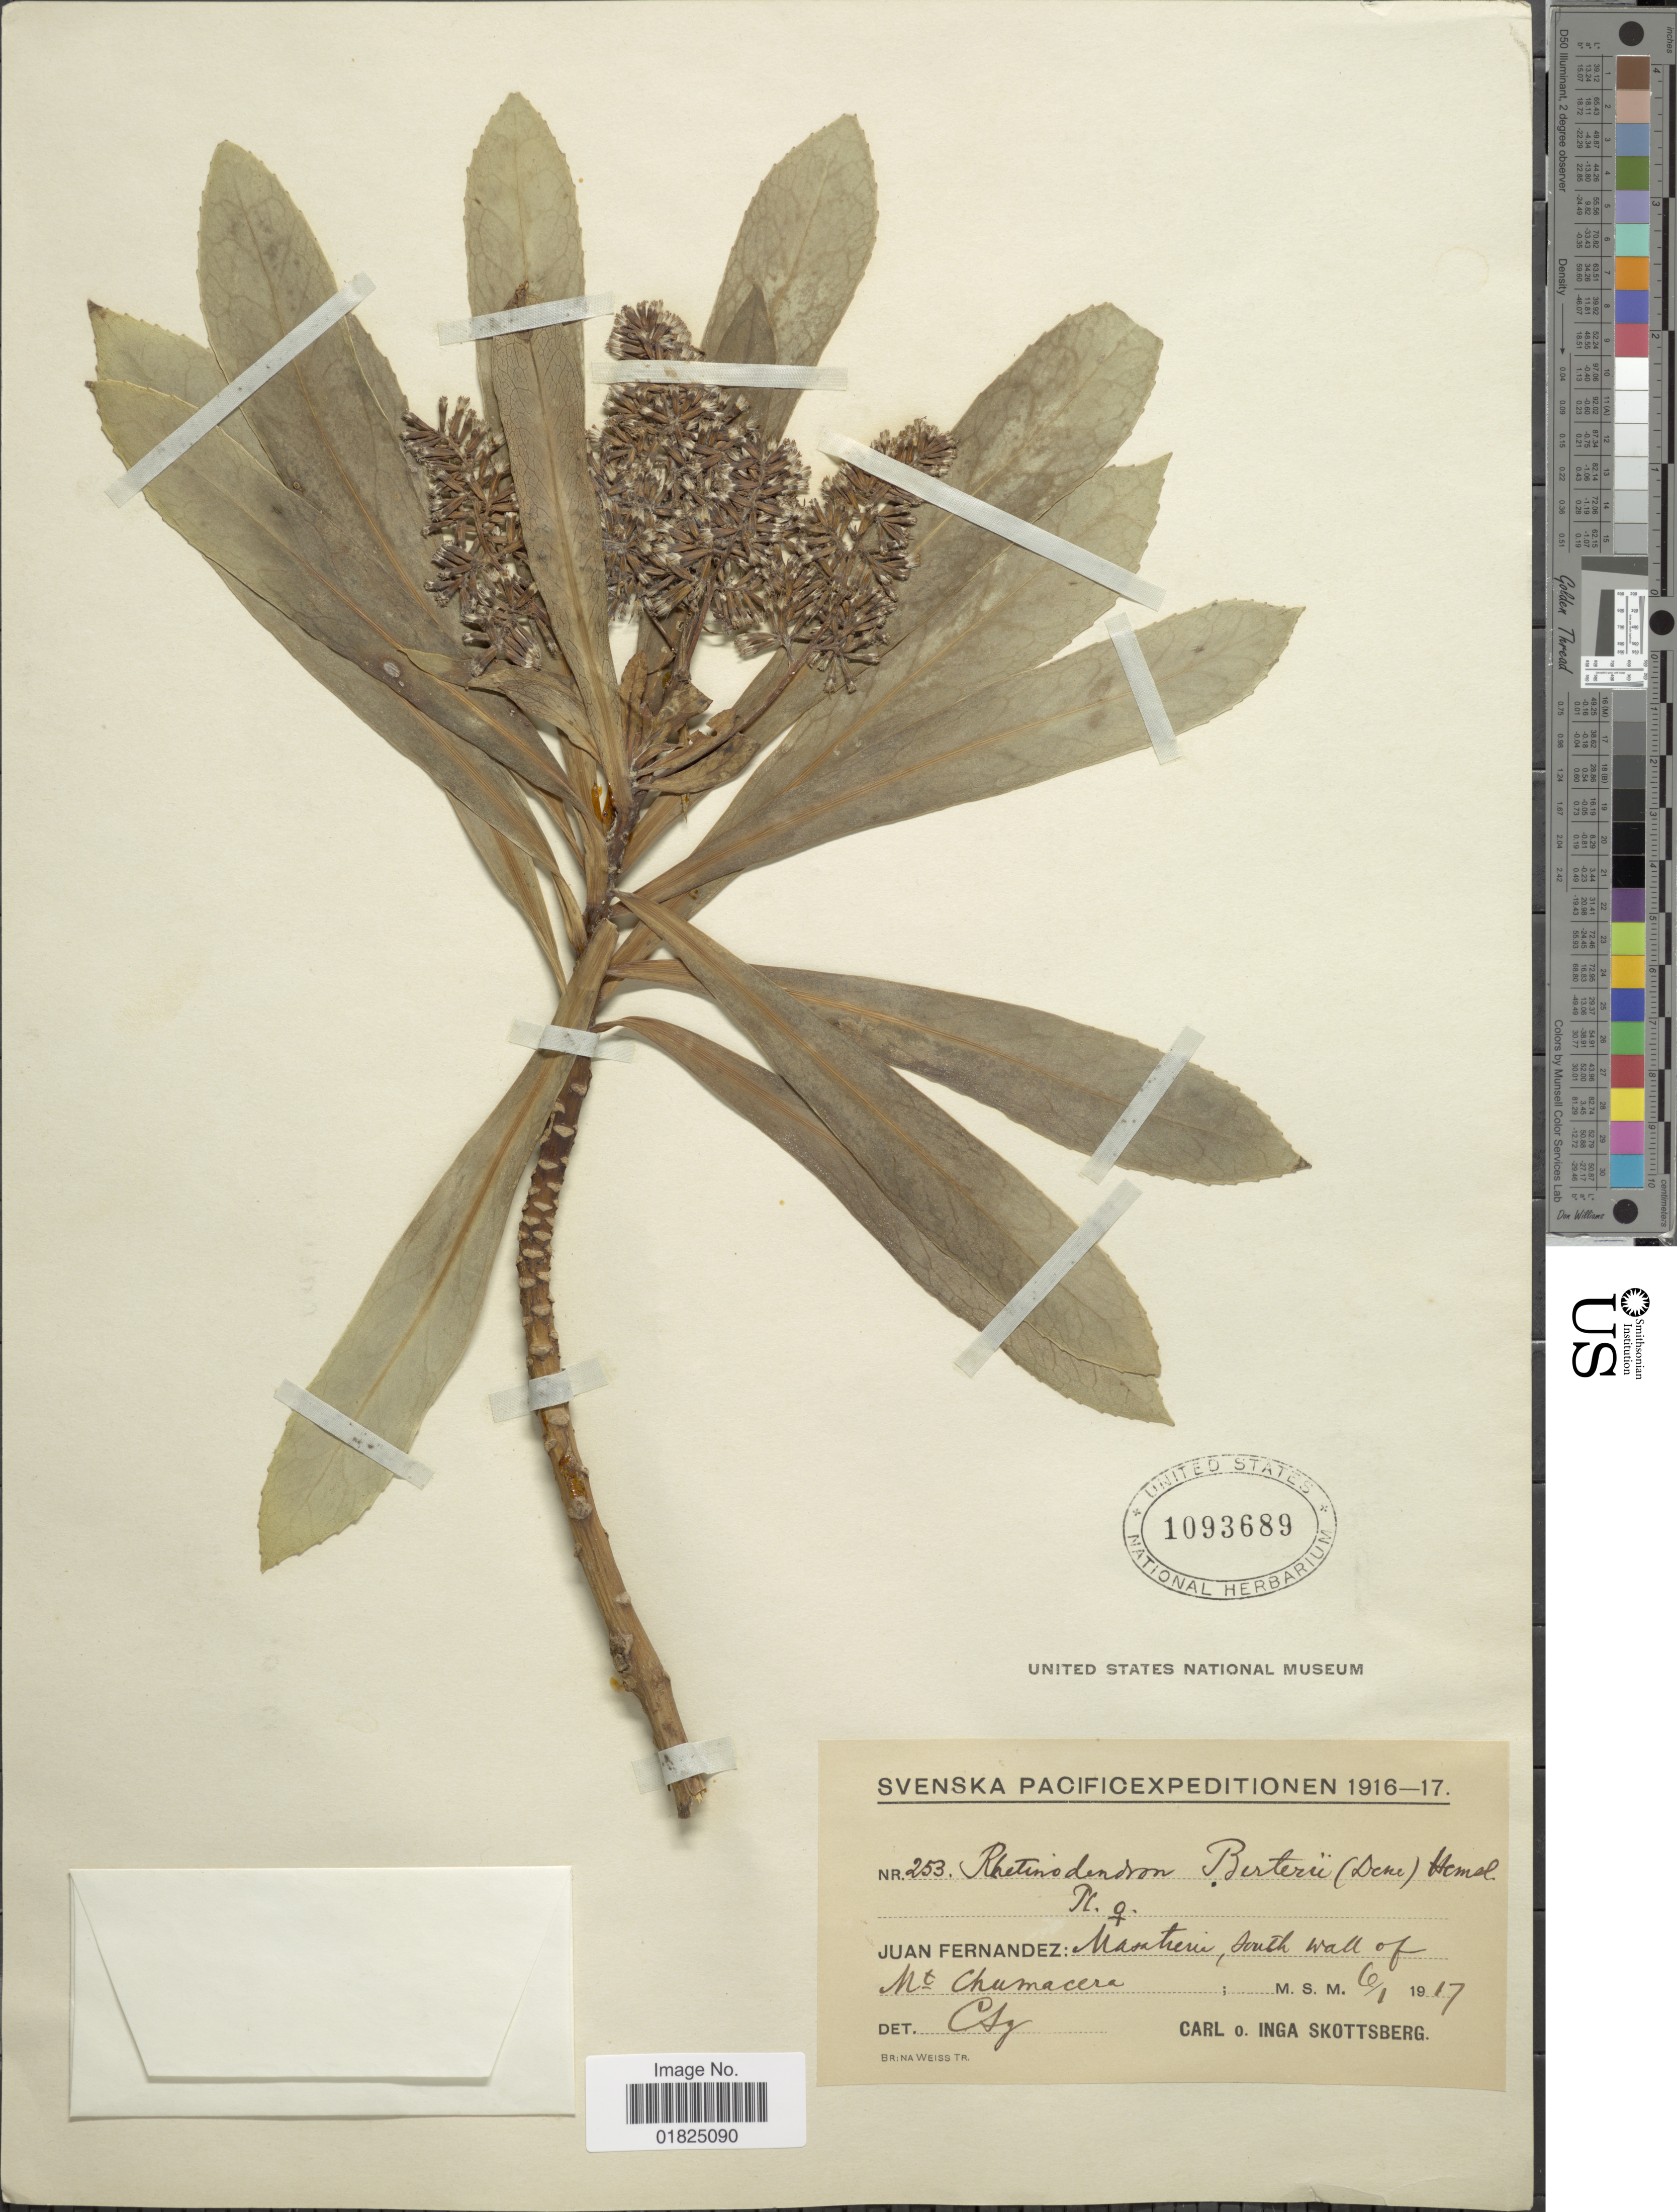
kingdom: Plantae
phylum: Tracheophyta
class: Magnoliopsida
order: Asterales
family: Asteraceae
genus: Robinsonia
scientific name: Robinsonia berteroi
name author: (DC.) R. W. Sanders et al.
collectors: C. Skottsberg & I. Skottsberg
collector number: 253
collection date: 1917-01-06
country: Chile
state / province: Valparaíso (V)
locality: Juan Fernandez: Masatierre, south wall of Mt Chumacera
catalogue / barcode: US 1093689